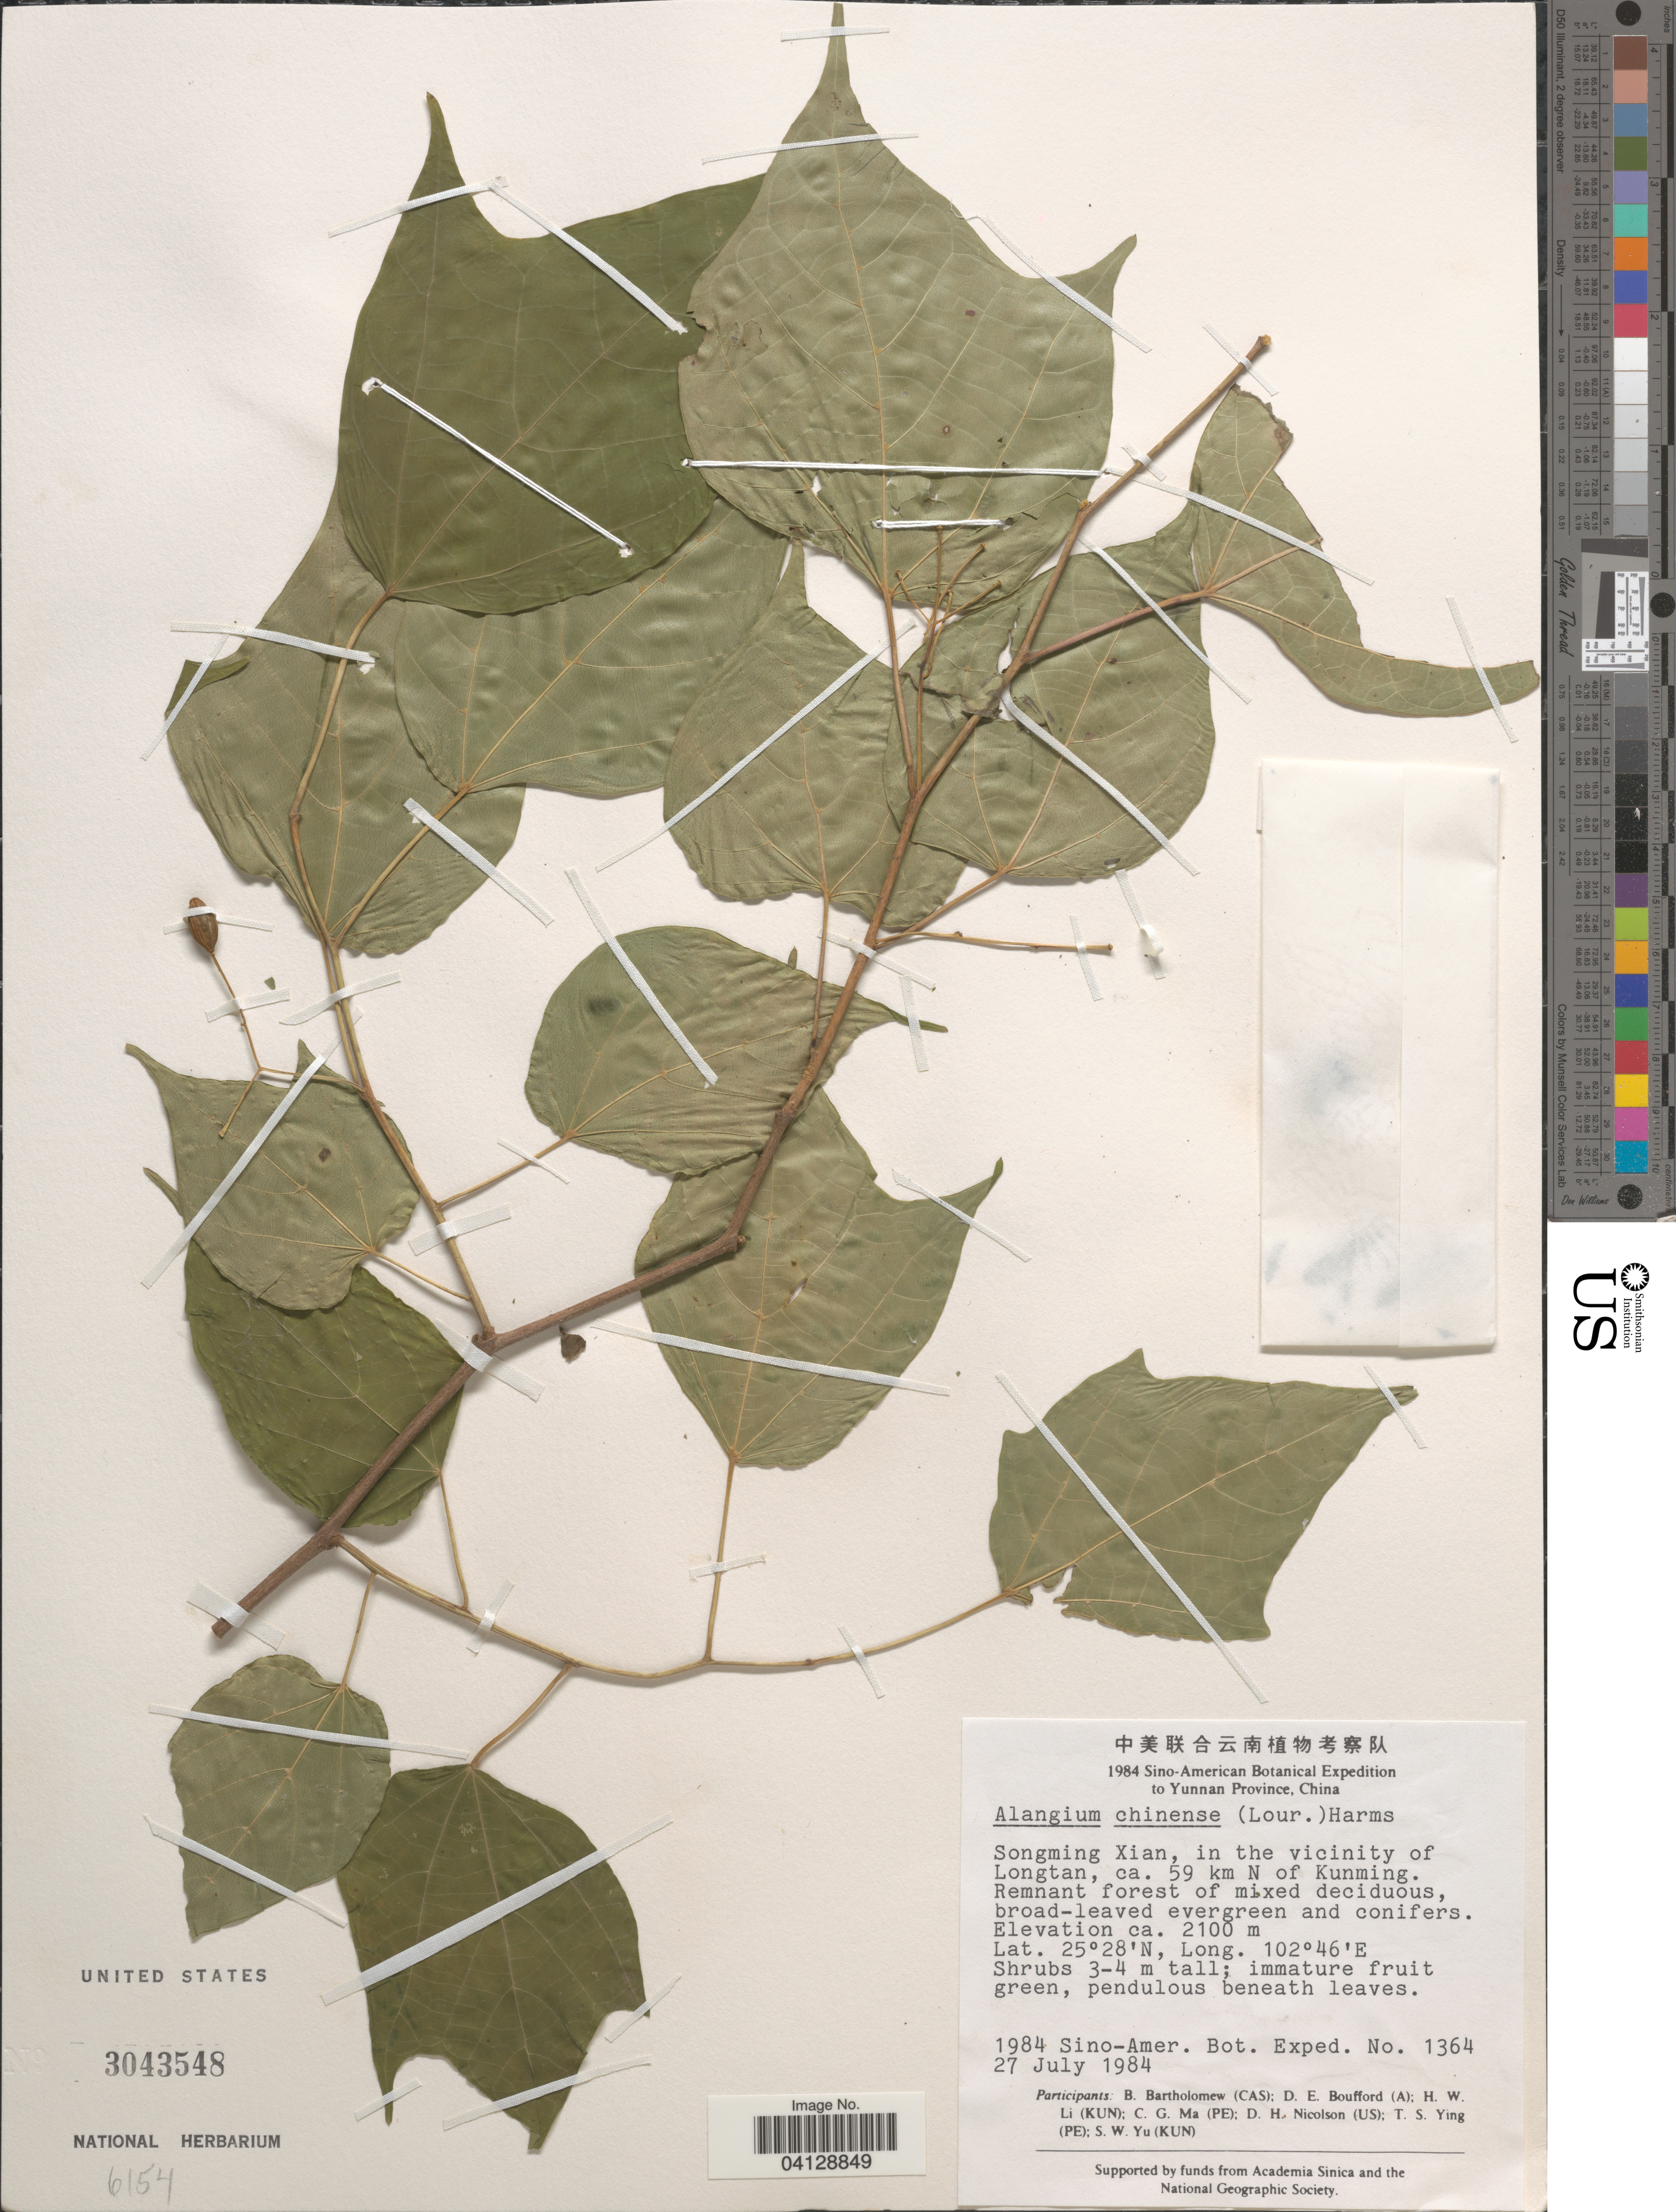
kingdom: Plantae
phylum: Tracheophyta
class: Magnoliopsida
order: Cornales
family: Cornaceae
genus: Alangium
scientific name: Alangium chinense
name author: (Harms) Rehder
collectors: B. Bartholomew, D. E. Boufford, H. W. Li, C. Ma & et al.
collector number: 1364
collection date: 1984-07-27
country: China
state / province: Yunnan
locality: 1984 Sino-American Botanical Expedition to Yunnan Province. Songming Xian, in the vicinity of Longtan, ca. 59 km N of Kunming.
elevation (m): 2100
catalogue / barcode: US 3043548